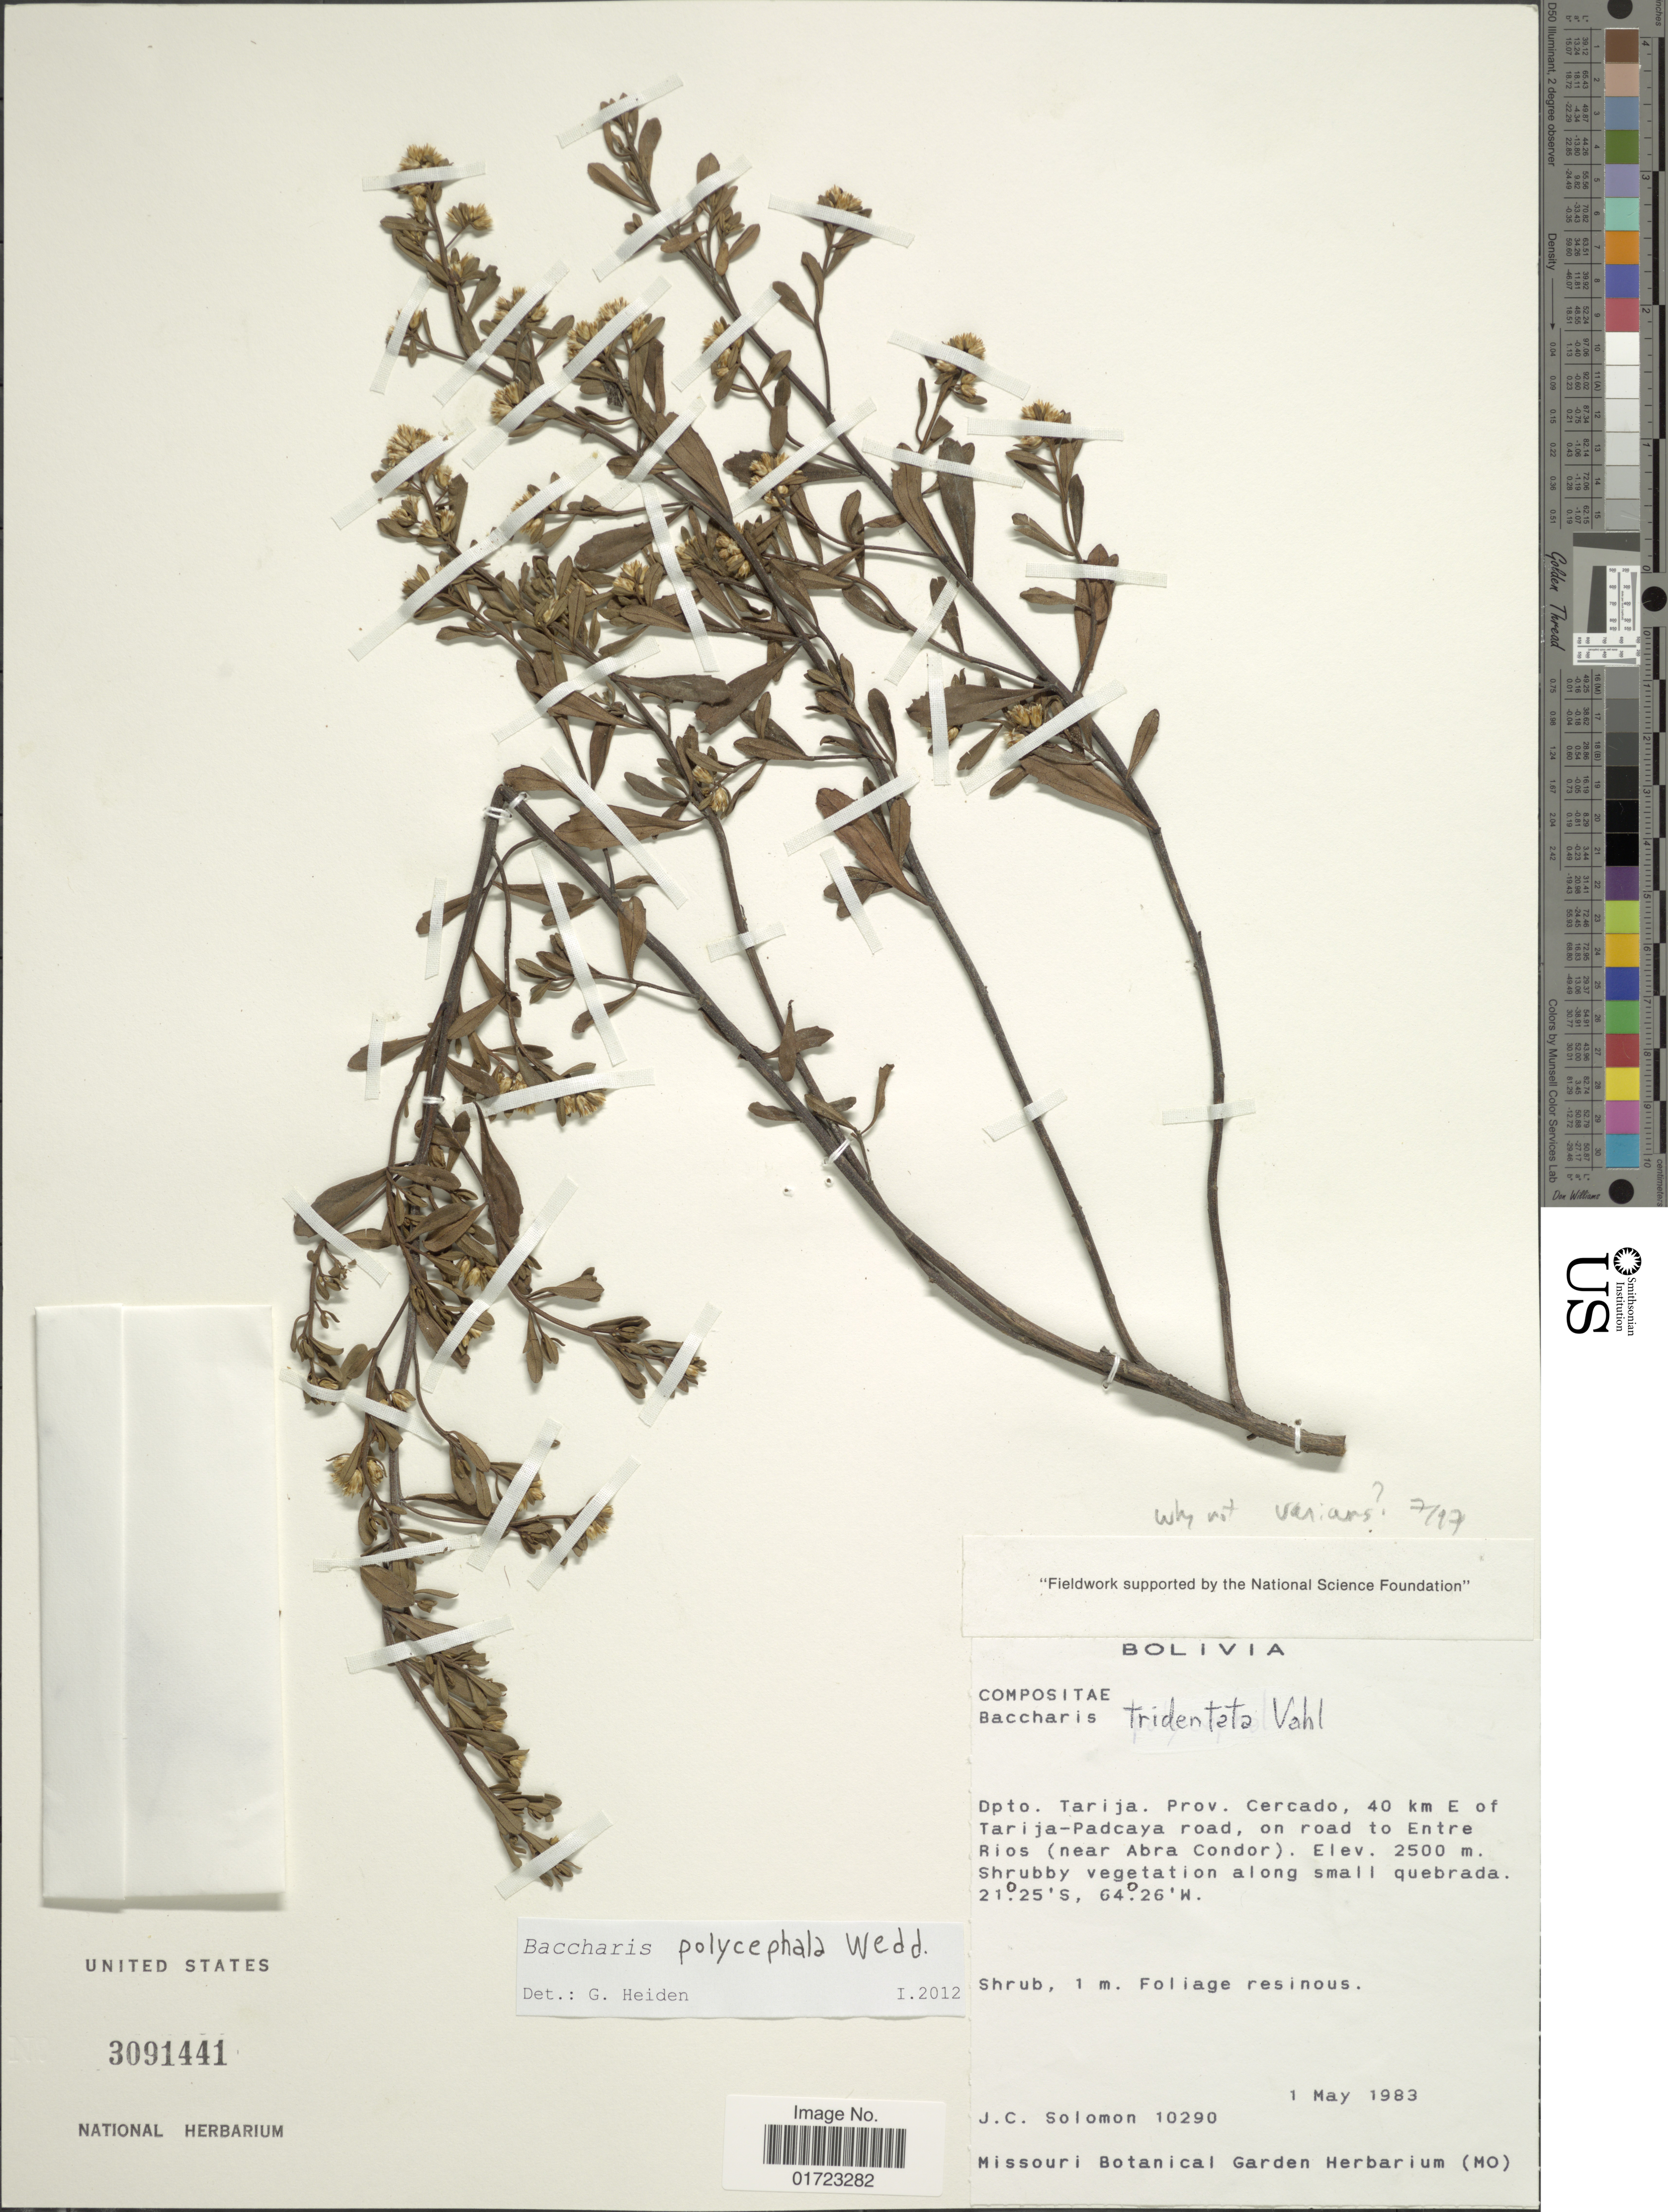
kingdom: Plantae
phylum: Tracheophyta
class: Magnoliopsida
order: Asterales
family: Asteraceae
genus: Baccharis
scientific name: Baccharis polycephala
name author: Wedd.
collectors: J. C. Solomon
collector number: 10290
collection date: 1983-05-01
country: Bolivia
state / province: Tarija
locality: Dpto. Tarija, Prov. Cercado, 40 km E of Tarija-Padcaya road, on road to Entre Rios (near Abra Condor).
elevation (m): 2500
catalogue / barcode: US 3091441